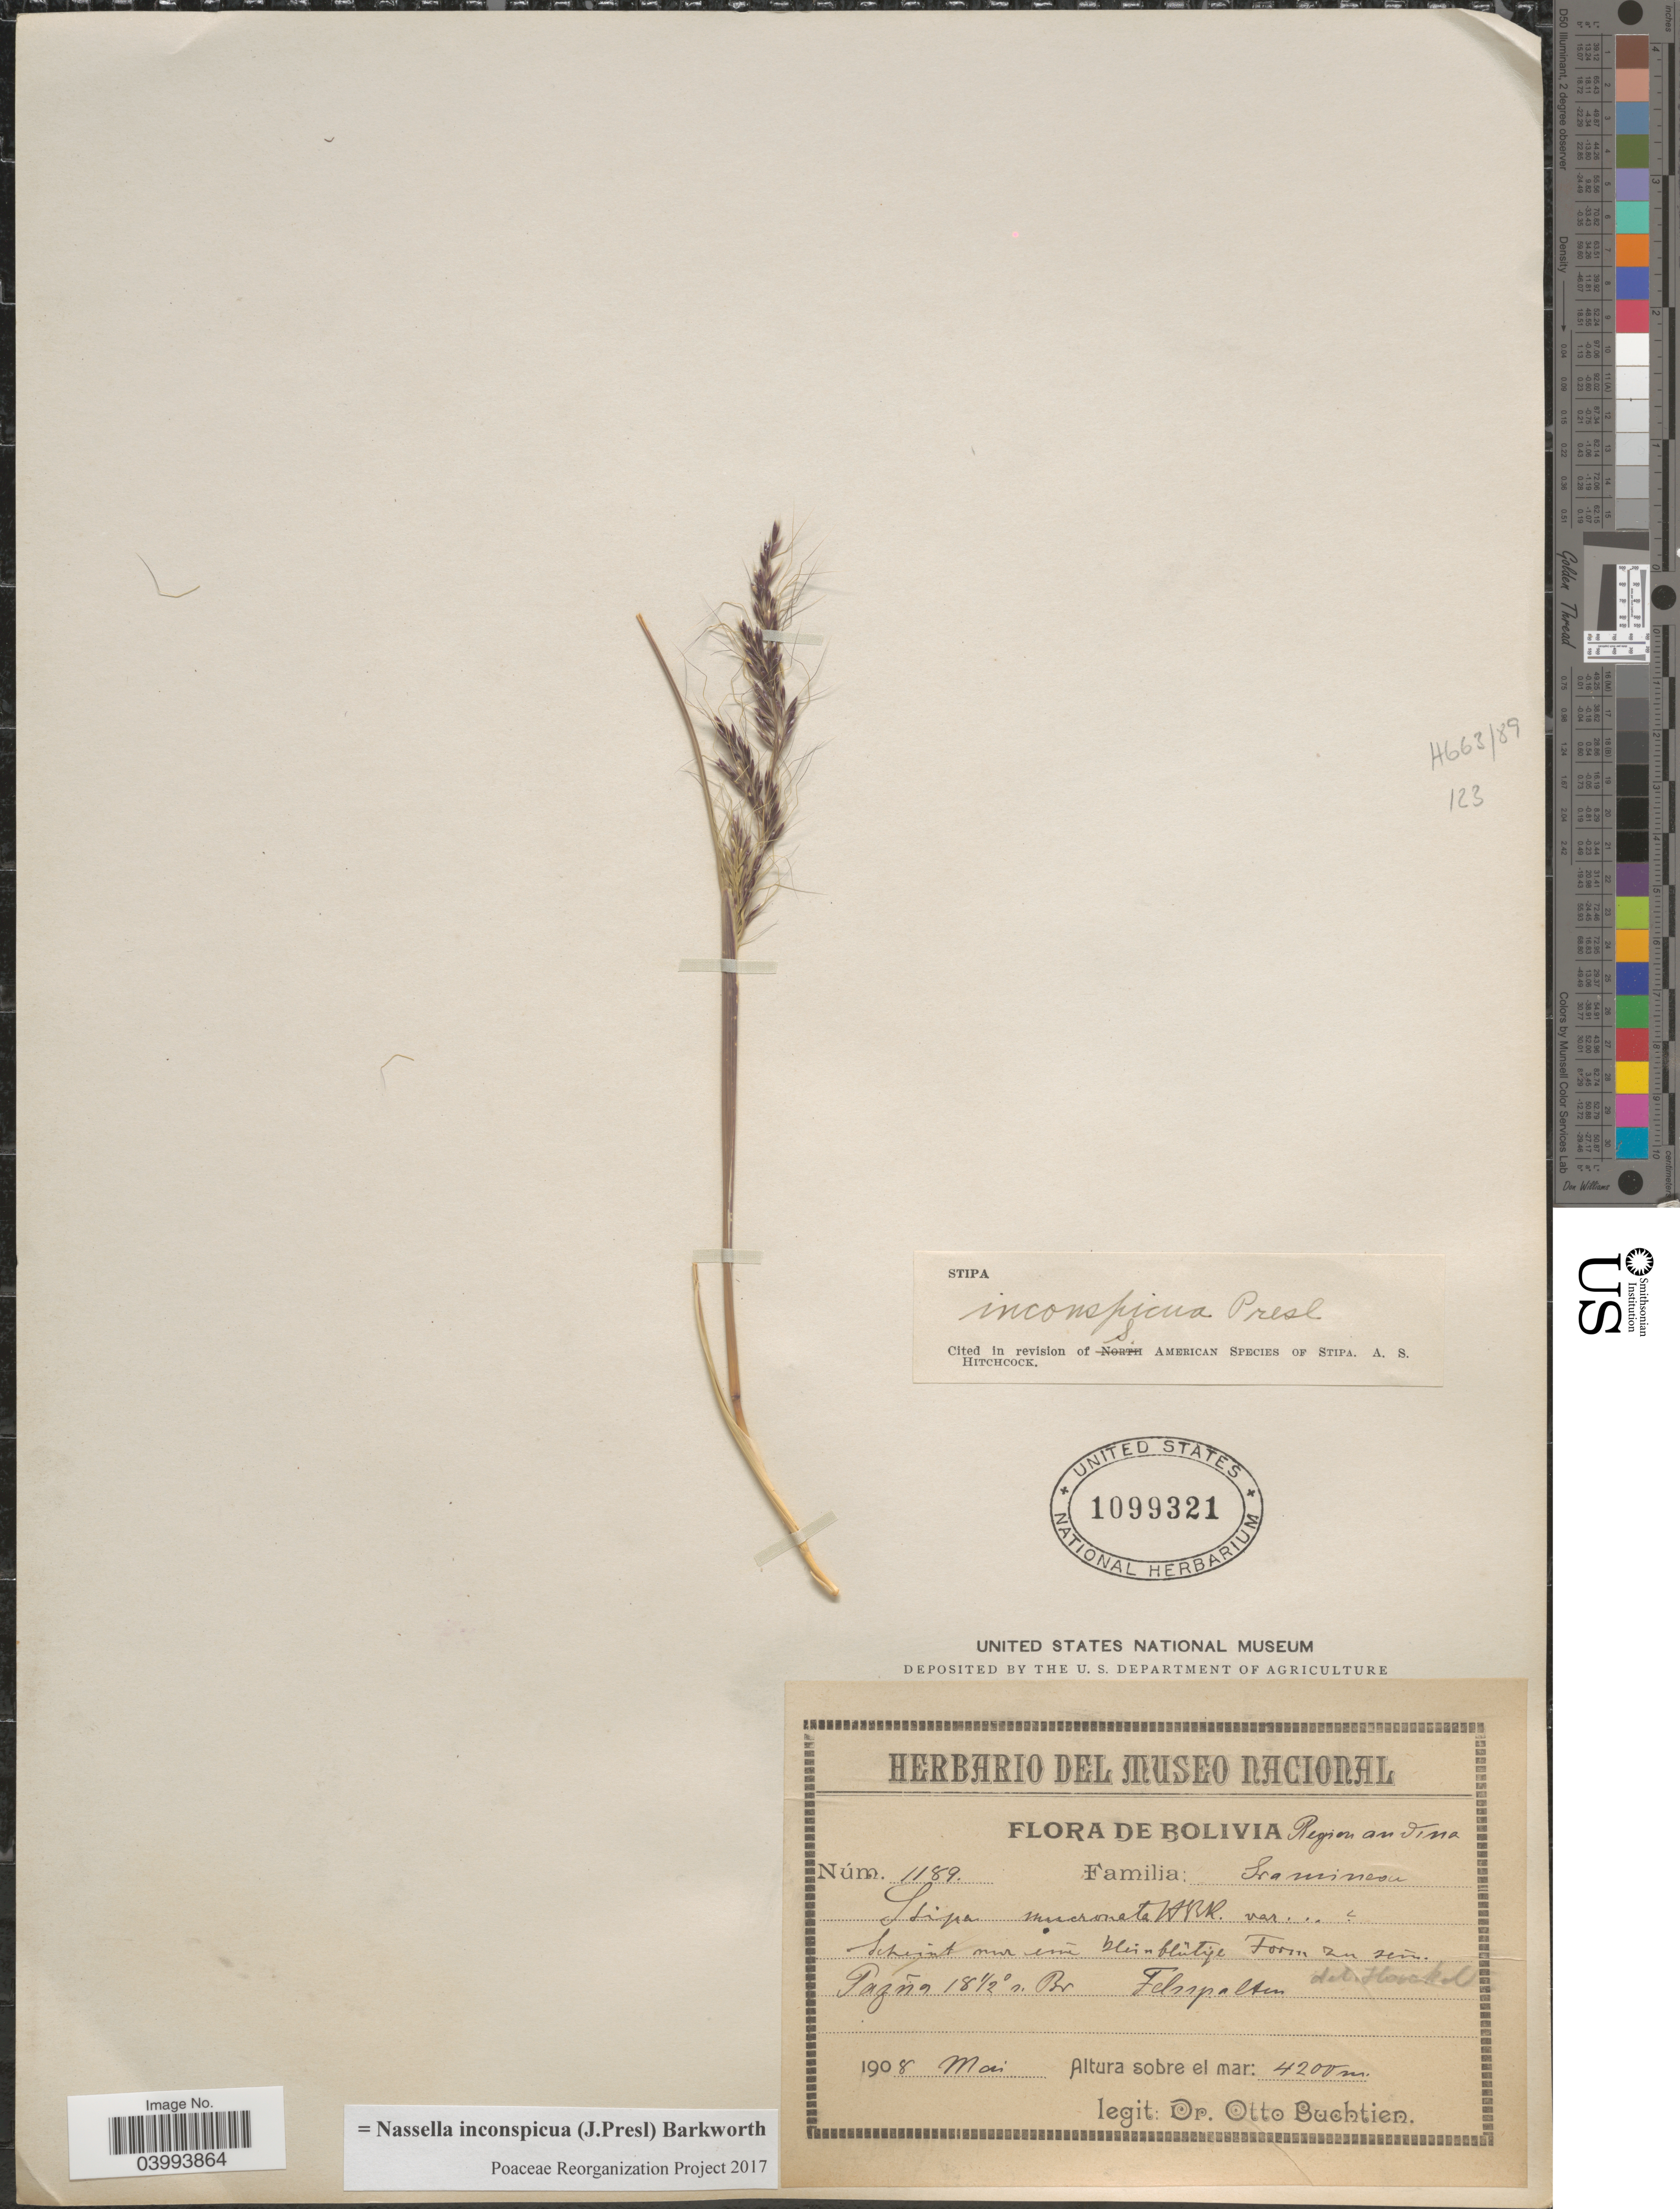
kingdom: Plantae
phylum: Tracheophyta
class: Liliopsida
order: Poales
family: Poaceae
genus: Nassella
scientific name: Nassella inconspicua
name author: (J. Presl) Barkworth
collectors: O. Buchtien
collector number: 1189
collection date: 1908-05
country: Bolivia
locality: Region andina. Pazña 18½º r. Br. Fellspalten.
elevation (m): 4200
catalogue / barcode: US 1099321